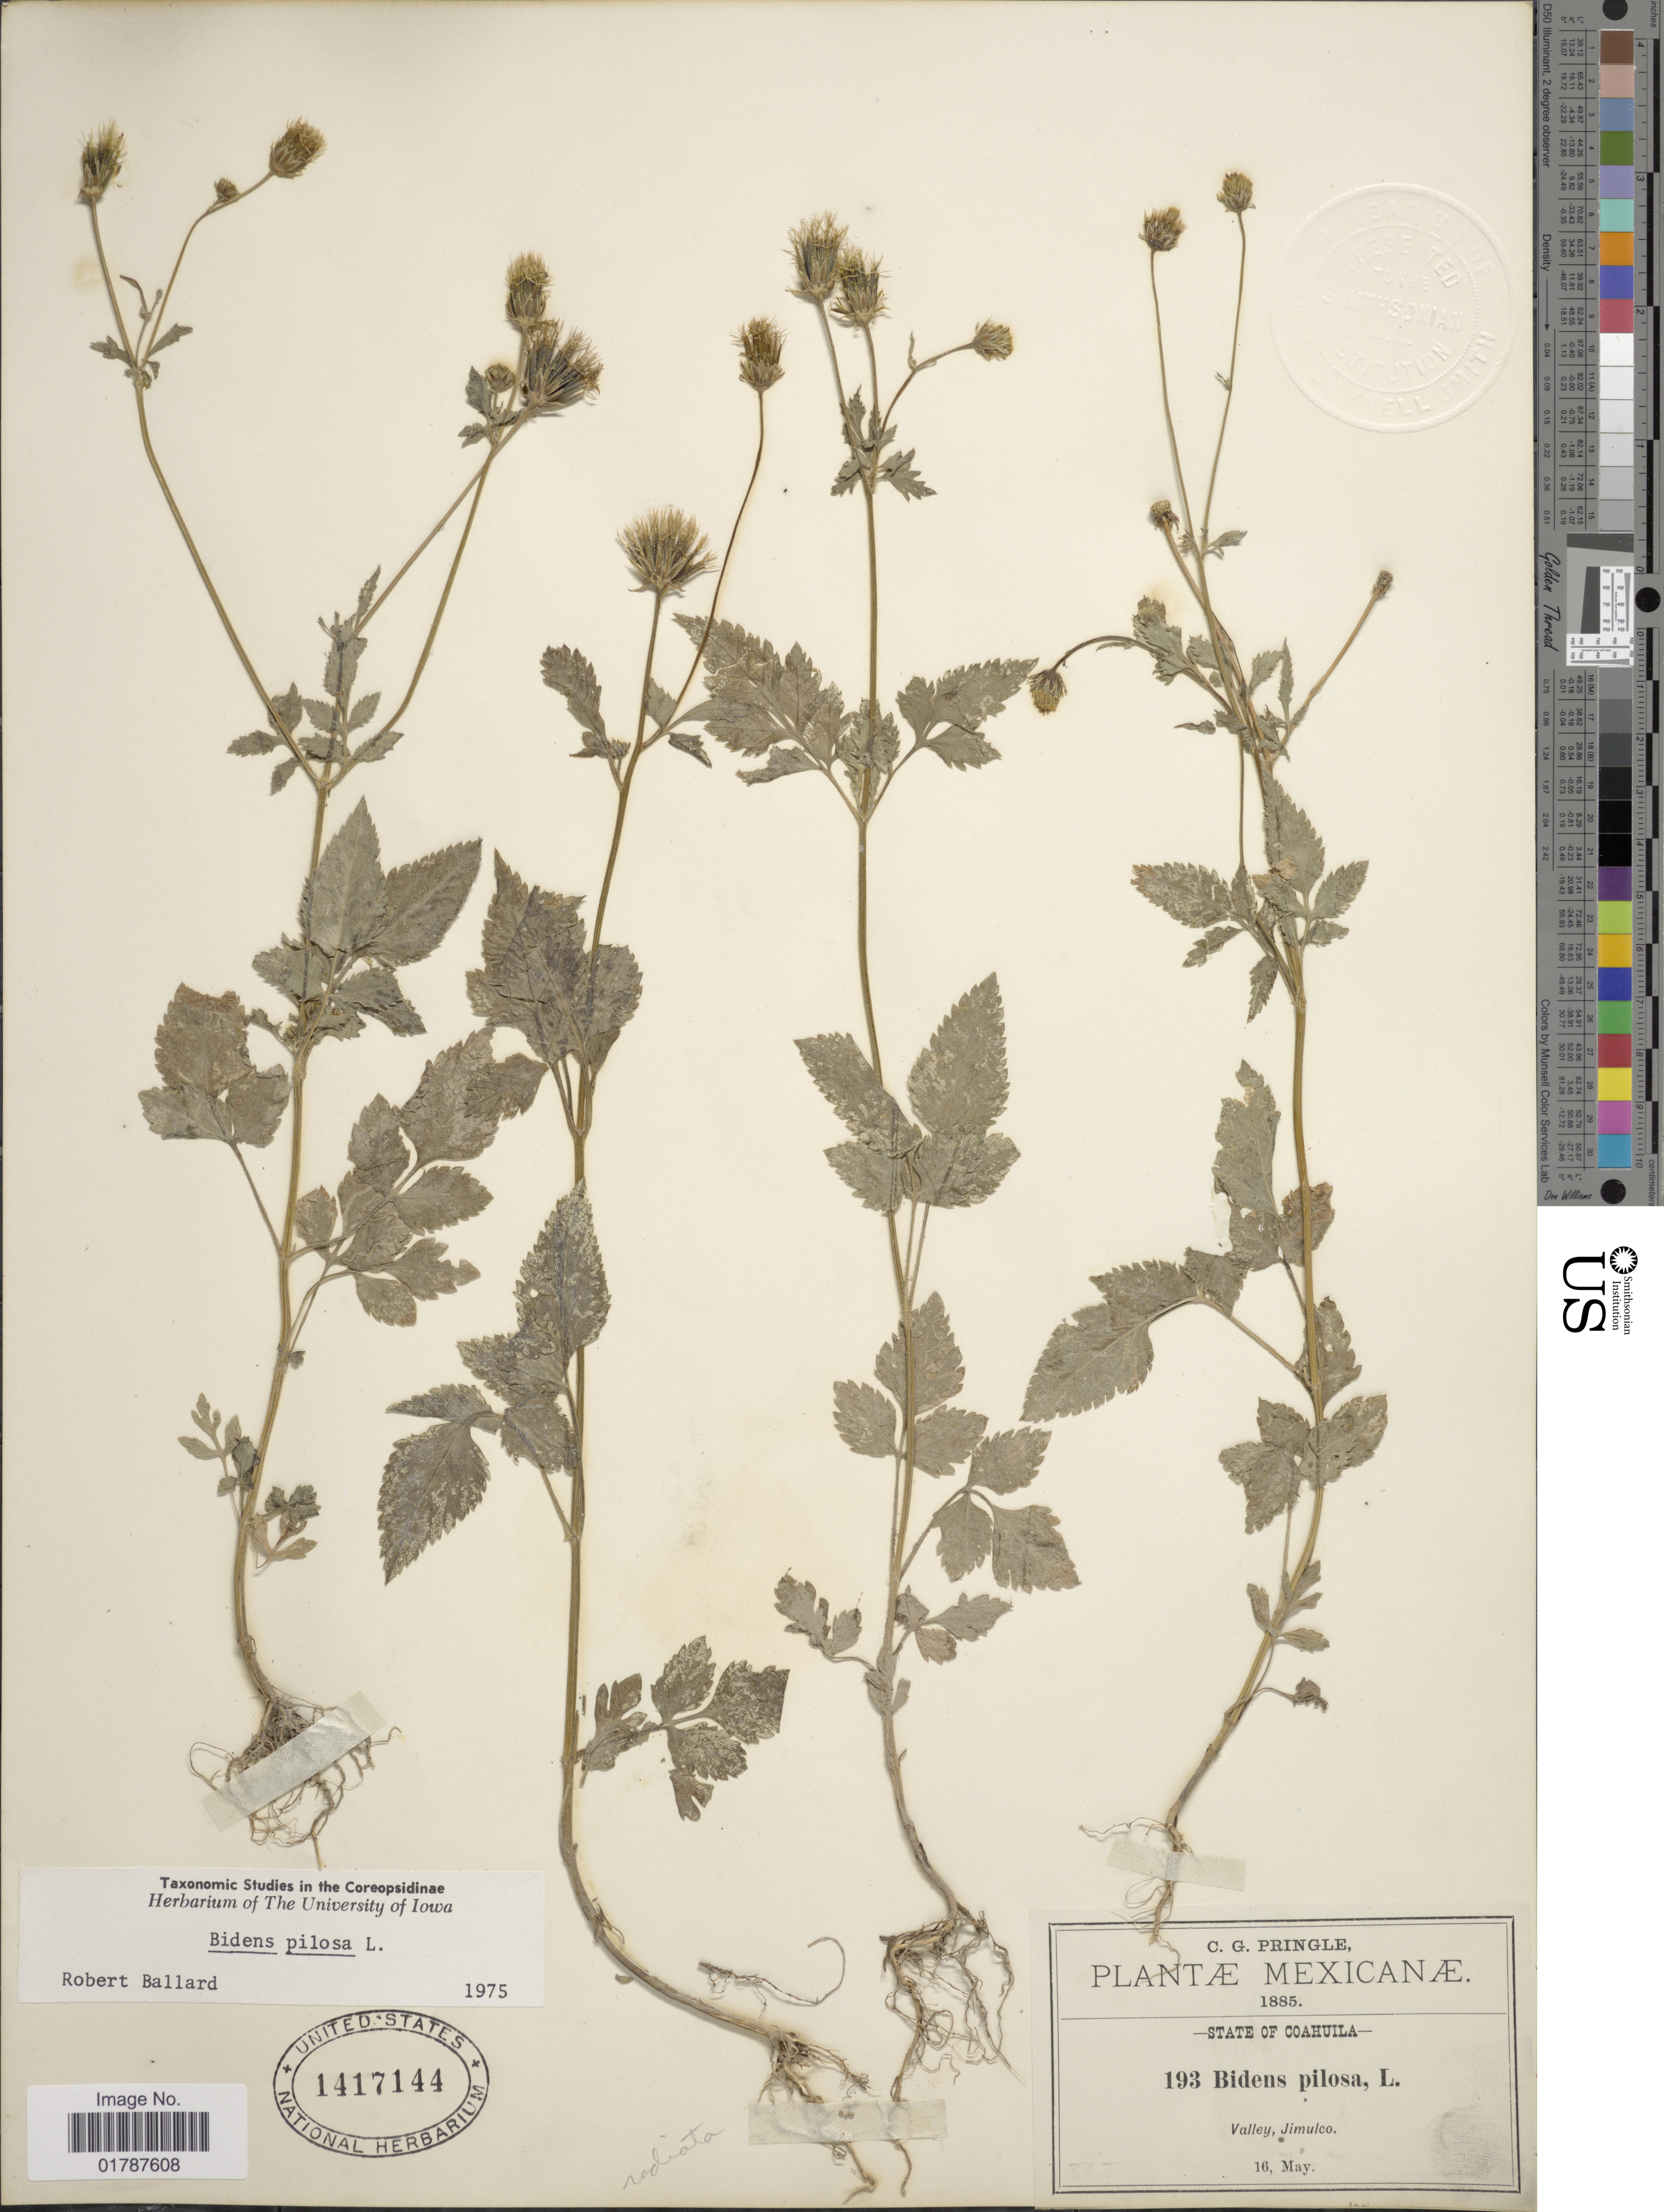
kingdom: Plantae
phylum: Tracheophyta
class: Magnoliopsida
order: Asterales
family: Asteraceae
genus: Bidens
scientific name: Bidens pilosa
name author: L.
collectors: C. G. Pringle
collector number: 193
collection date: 1885-05-16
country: Mexico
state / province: Coahuila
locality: State of Coahuila, Valley, Jimulco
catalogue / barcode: US 1417144